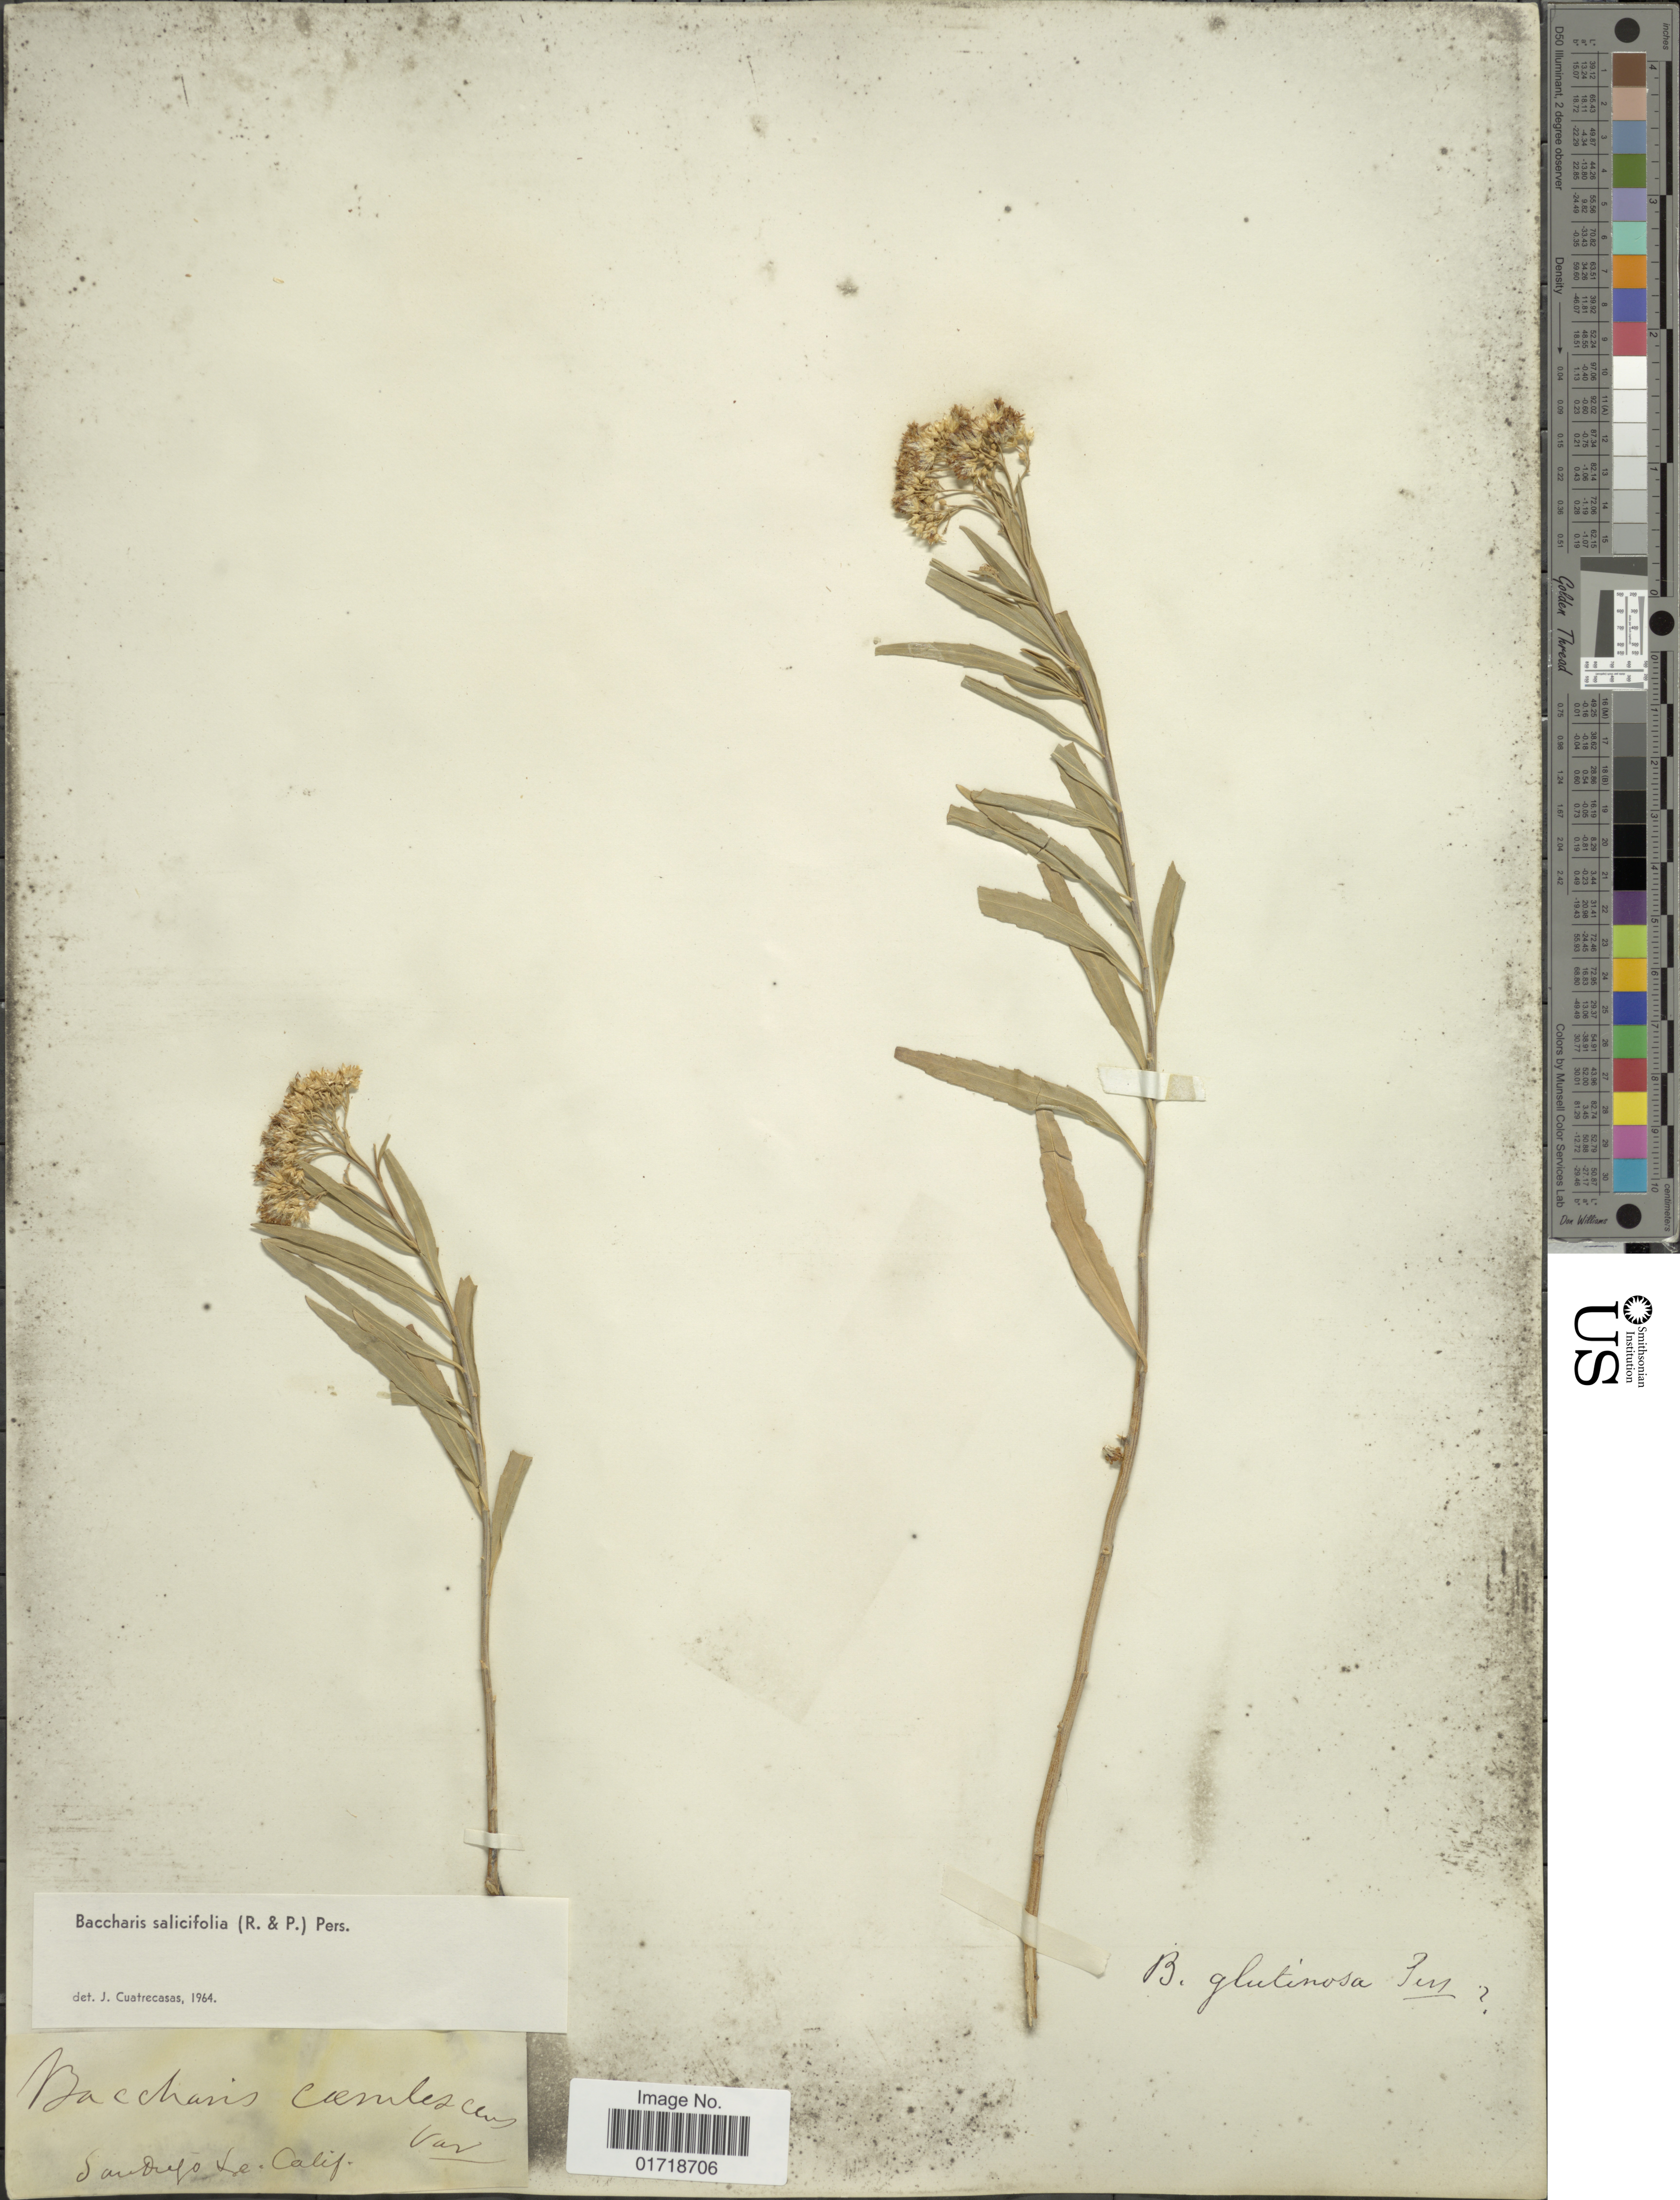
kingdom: Plantae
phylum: Tracheophyta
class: Magnoliopsida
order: Asterales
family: Asteraceae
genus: Baccharis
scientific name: Baccharis glutinosa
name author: Pers.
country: United States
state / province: California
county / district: San Diego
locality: San diego.